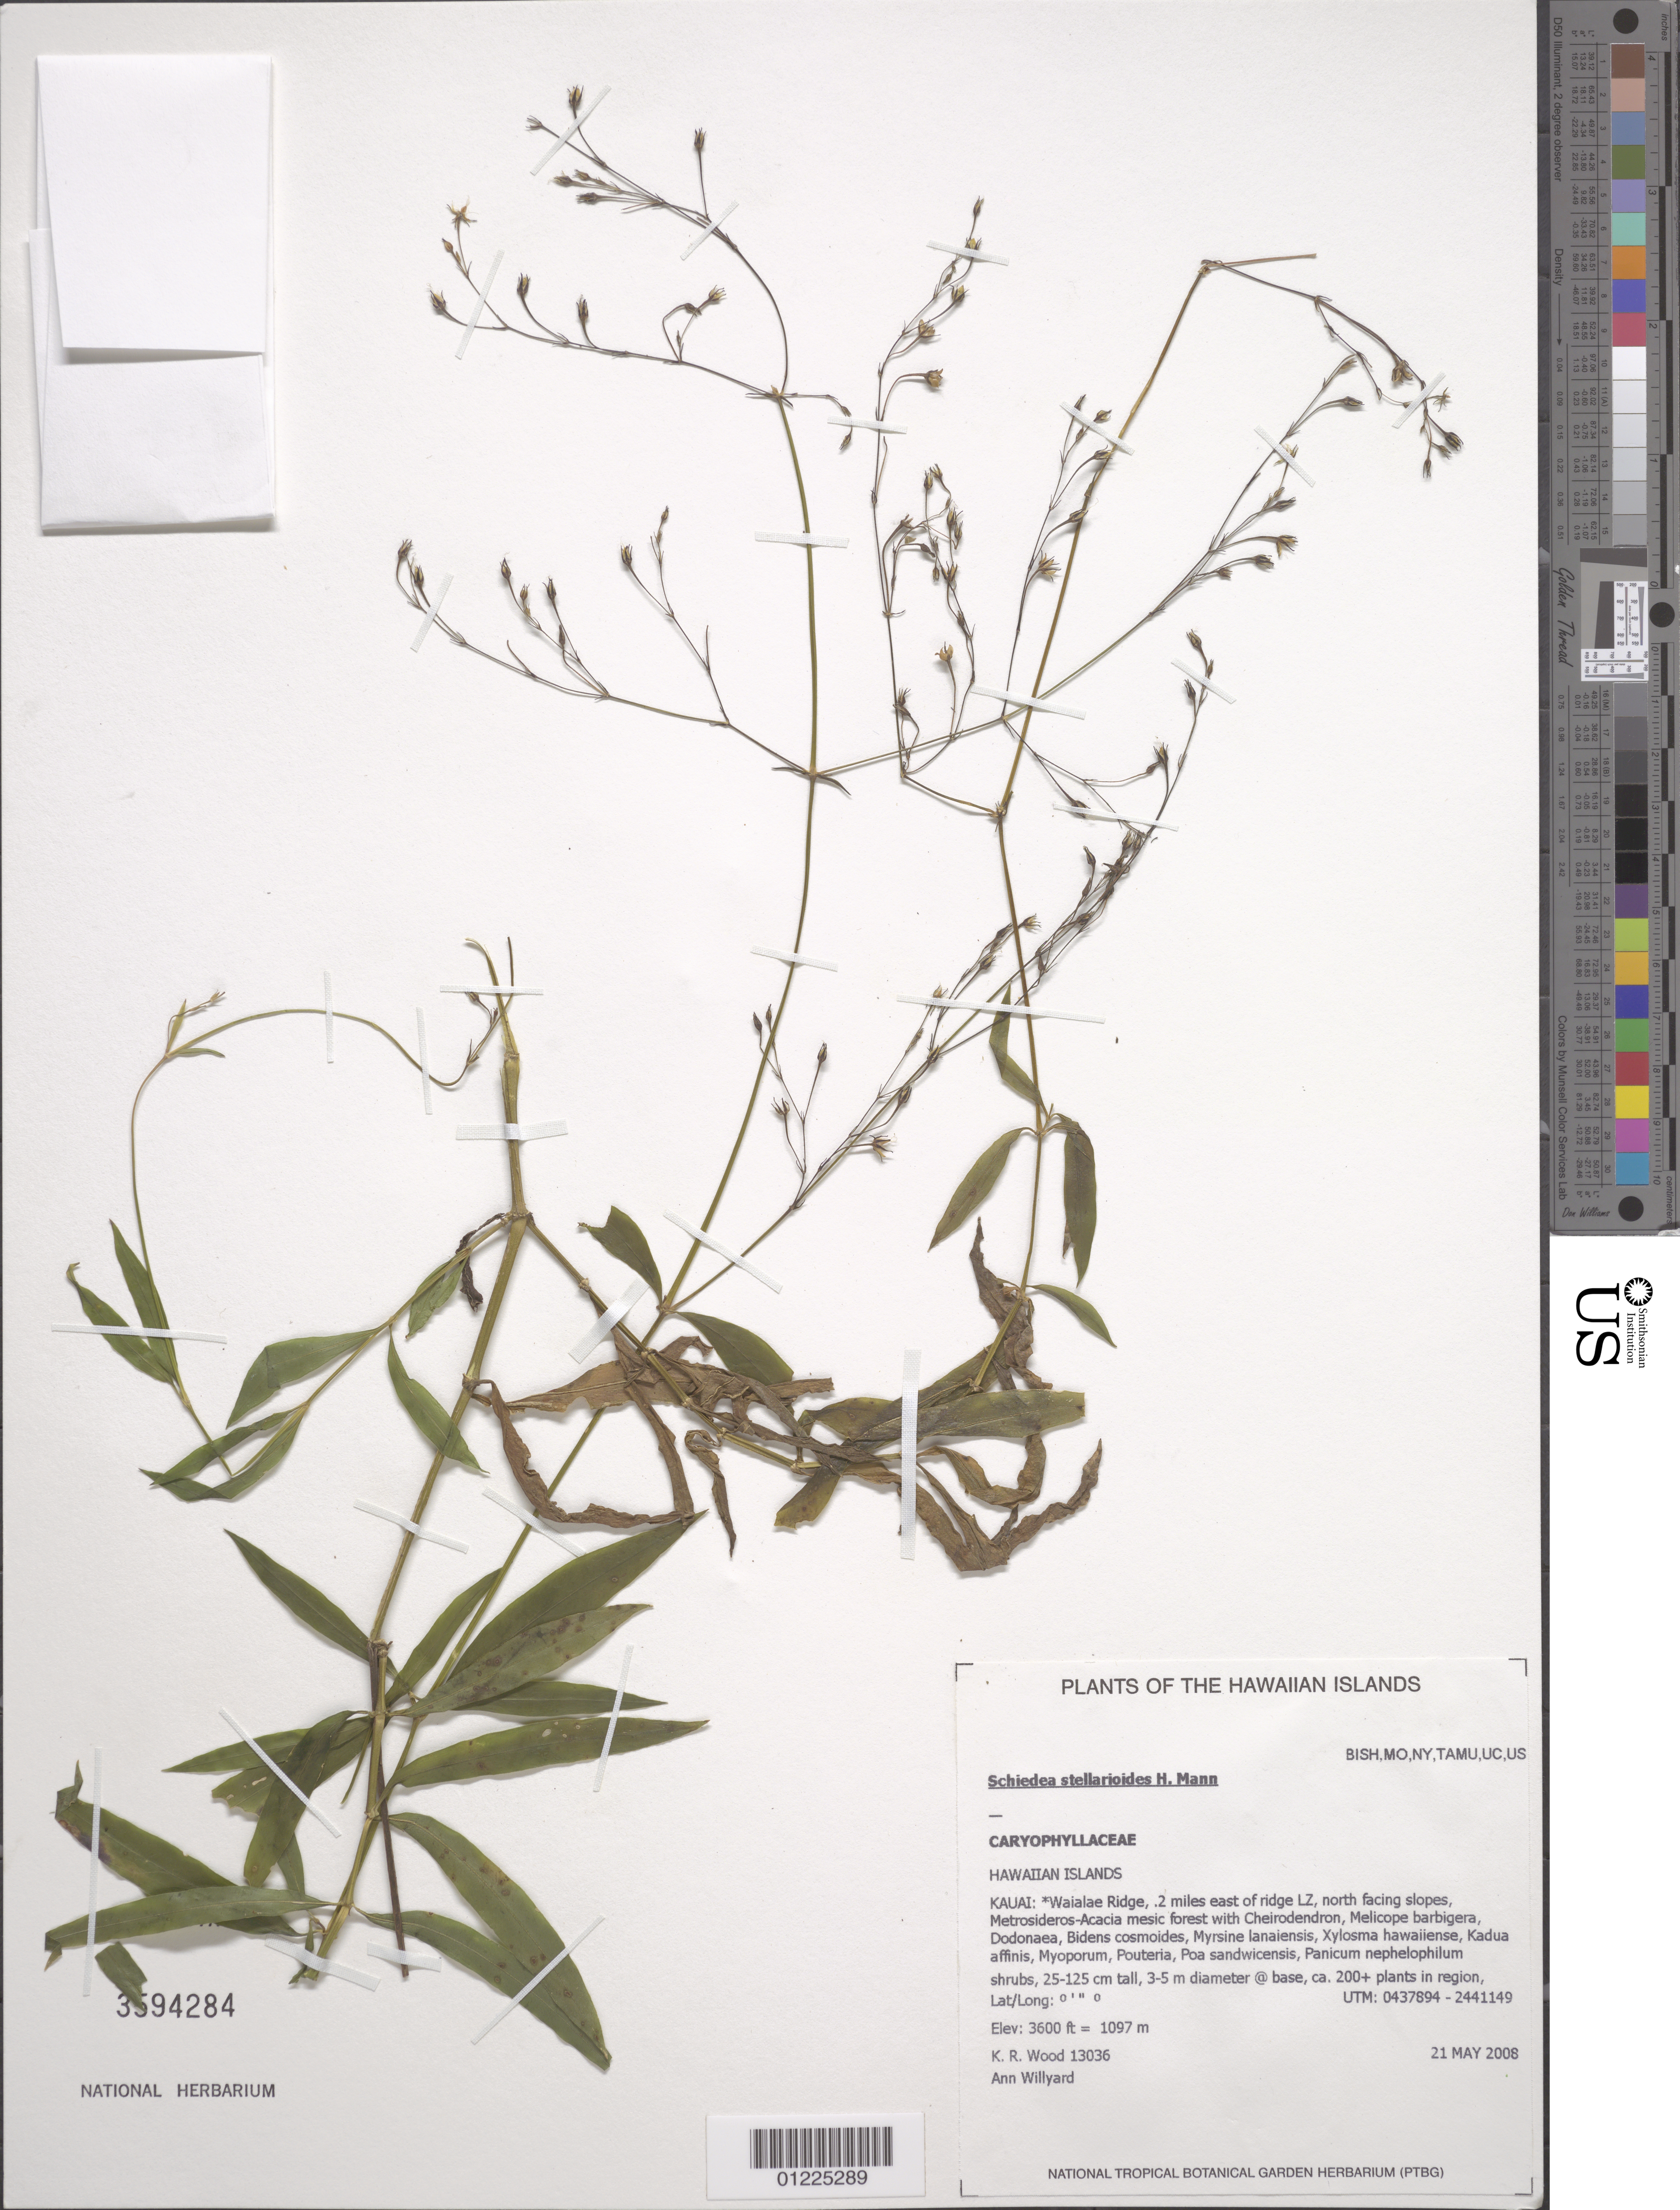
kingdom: Plantae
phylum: Tracheophyta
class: Magnoliopsida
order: Caryophyllales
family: Caryophyllaceae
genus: Schiedea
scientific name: Schiedea stellarioides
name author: H. Mann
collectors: K. R. Wood & A. Willyard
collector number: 13036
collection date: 2008-05-21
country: United States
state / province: Hawaii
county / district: Kauai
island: Kaua'i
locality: Waialae Ridge, 2 miles east of ridge LZ, north-facing slopes.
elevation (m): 1097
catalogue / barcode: US 3594284